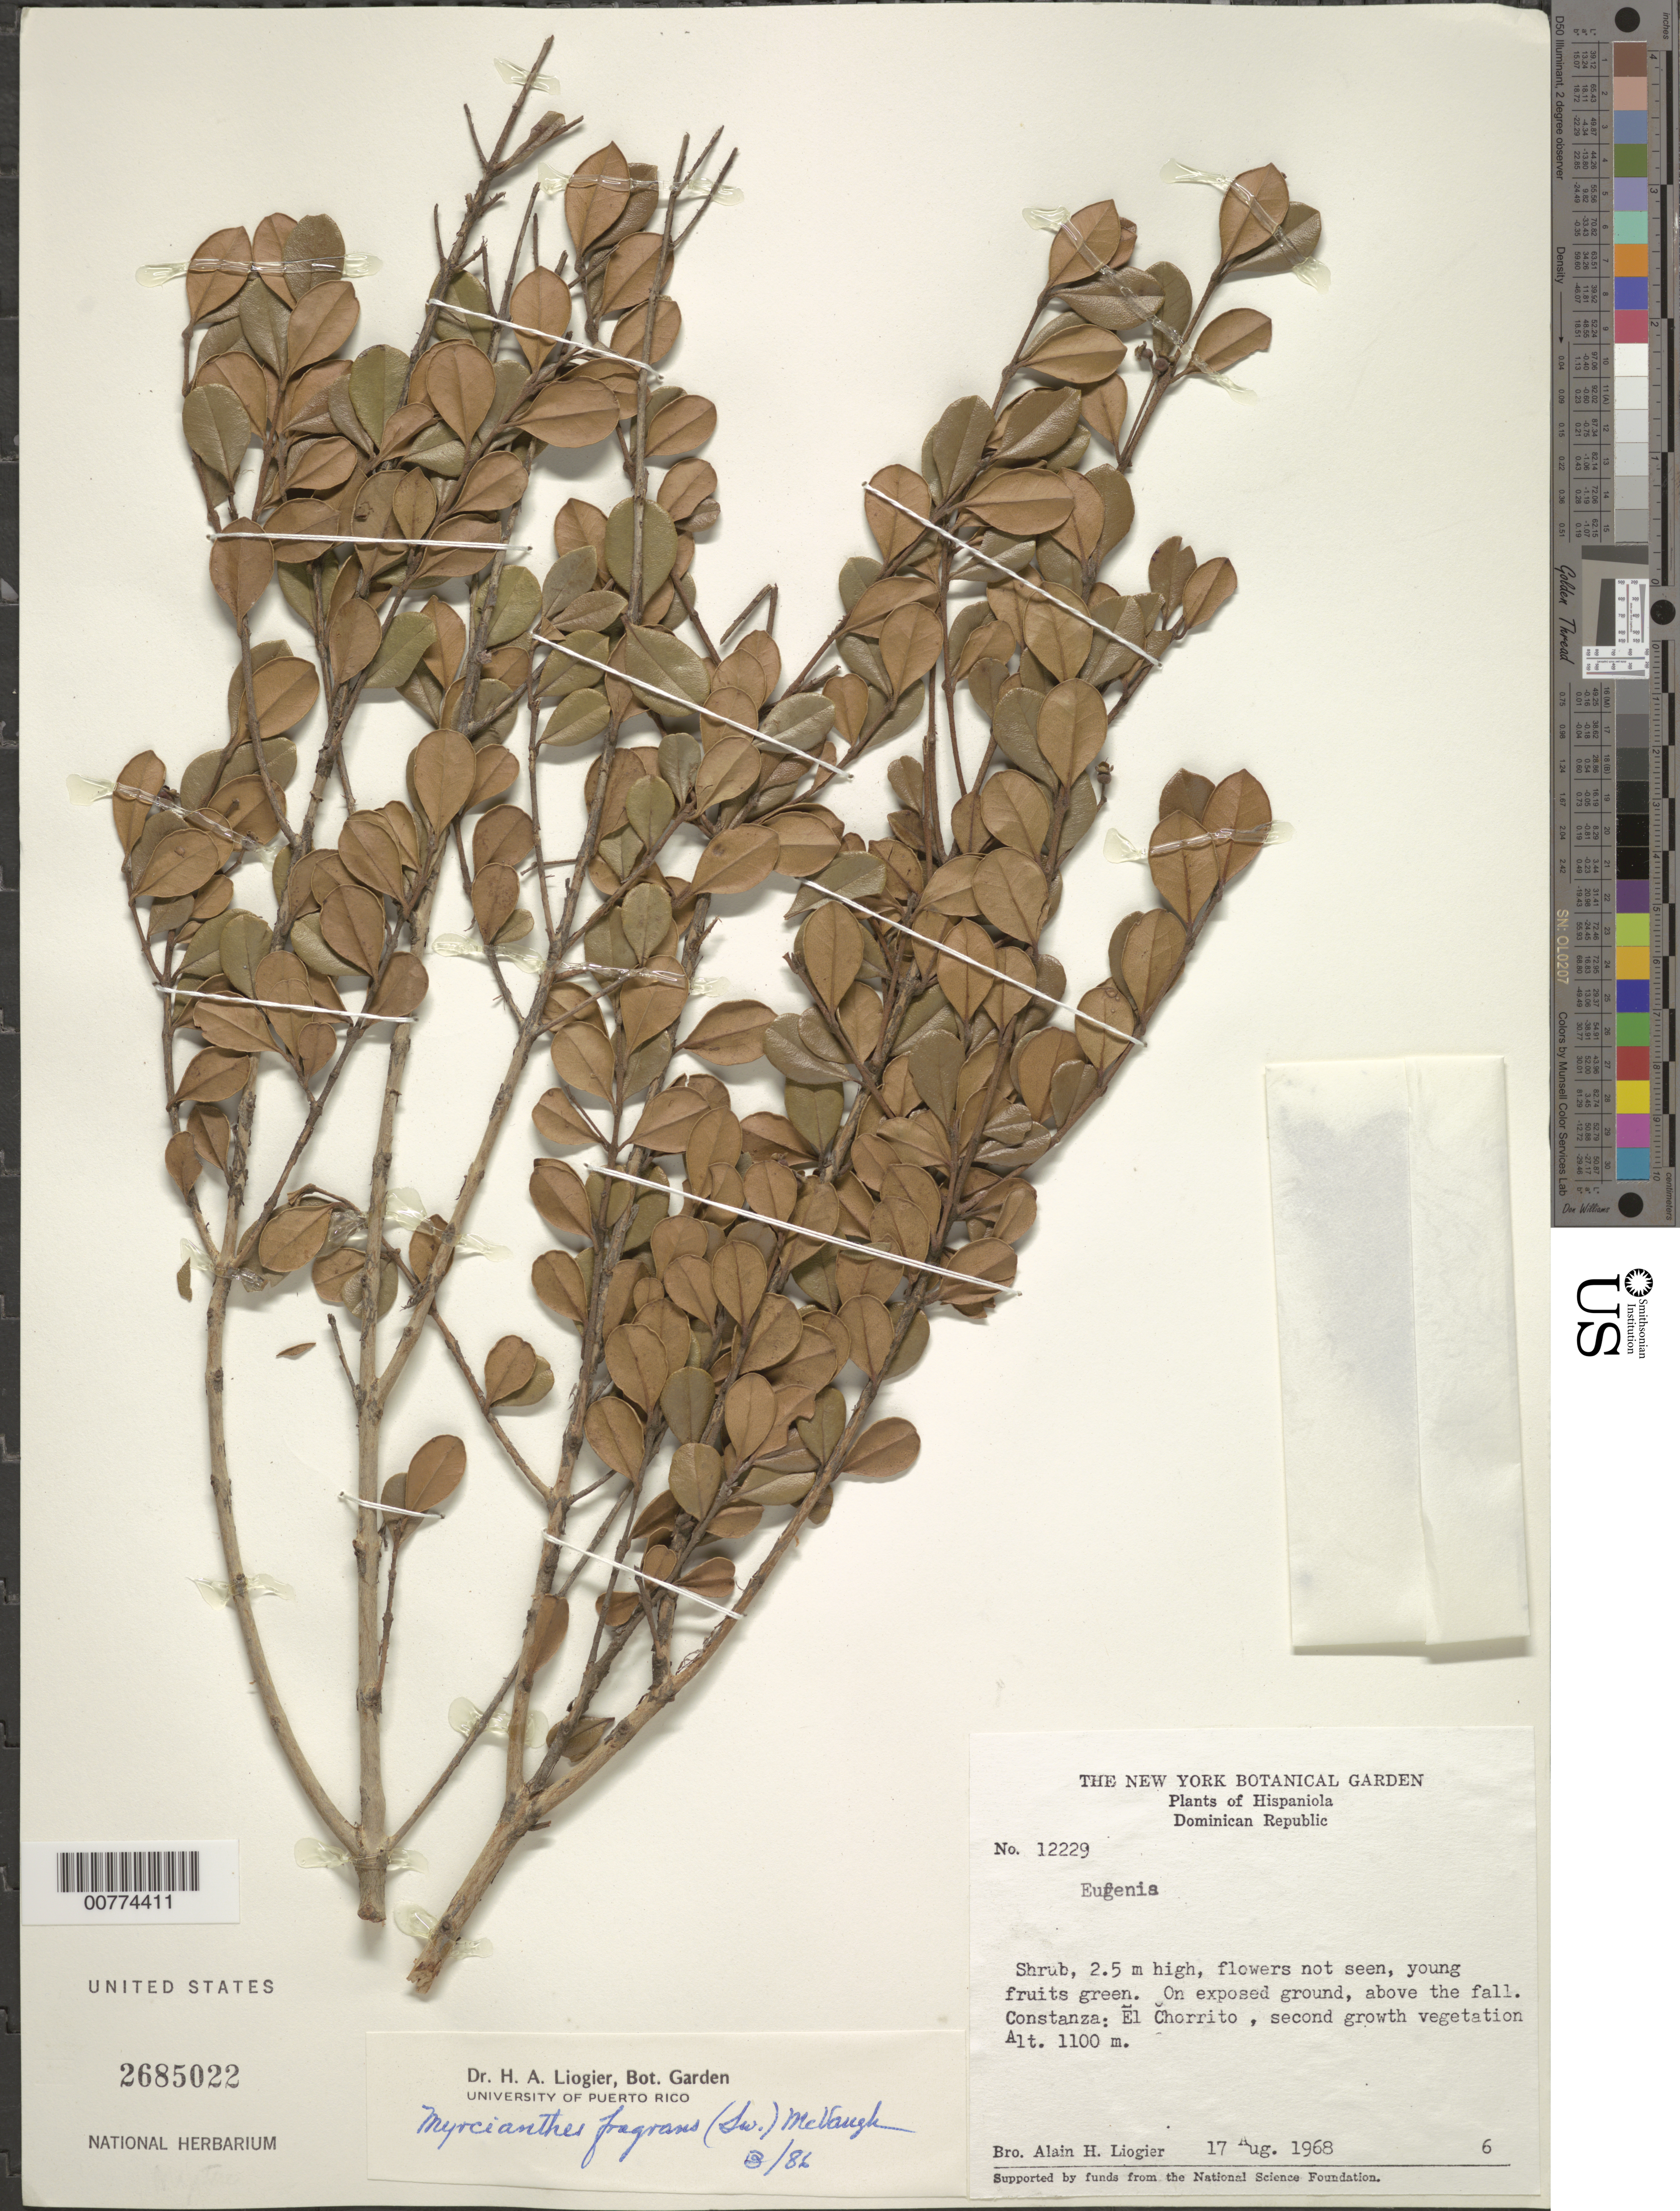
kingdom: Plantae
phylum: Tracheophyta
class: Magnoliopsida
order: Myrtales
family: Myrtaceae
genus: Myrcianthes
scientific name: Myrcianthes fragrans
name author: (Sw.) McVaugh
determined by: Liogier, Alain H.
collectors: A. H. Liogier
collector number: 12229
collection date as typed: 17 Aug 1968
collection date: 1968-08-17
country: Dominican Republic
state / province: La Vega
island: Hispaniola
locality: Constanza, El Chorito.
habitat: On exposed grounds, above the falls; second growth vegetation.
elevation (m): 1100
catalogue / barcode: US 2685022